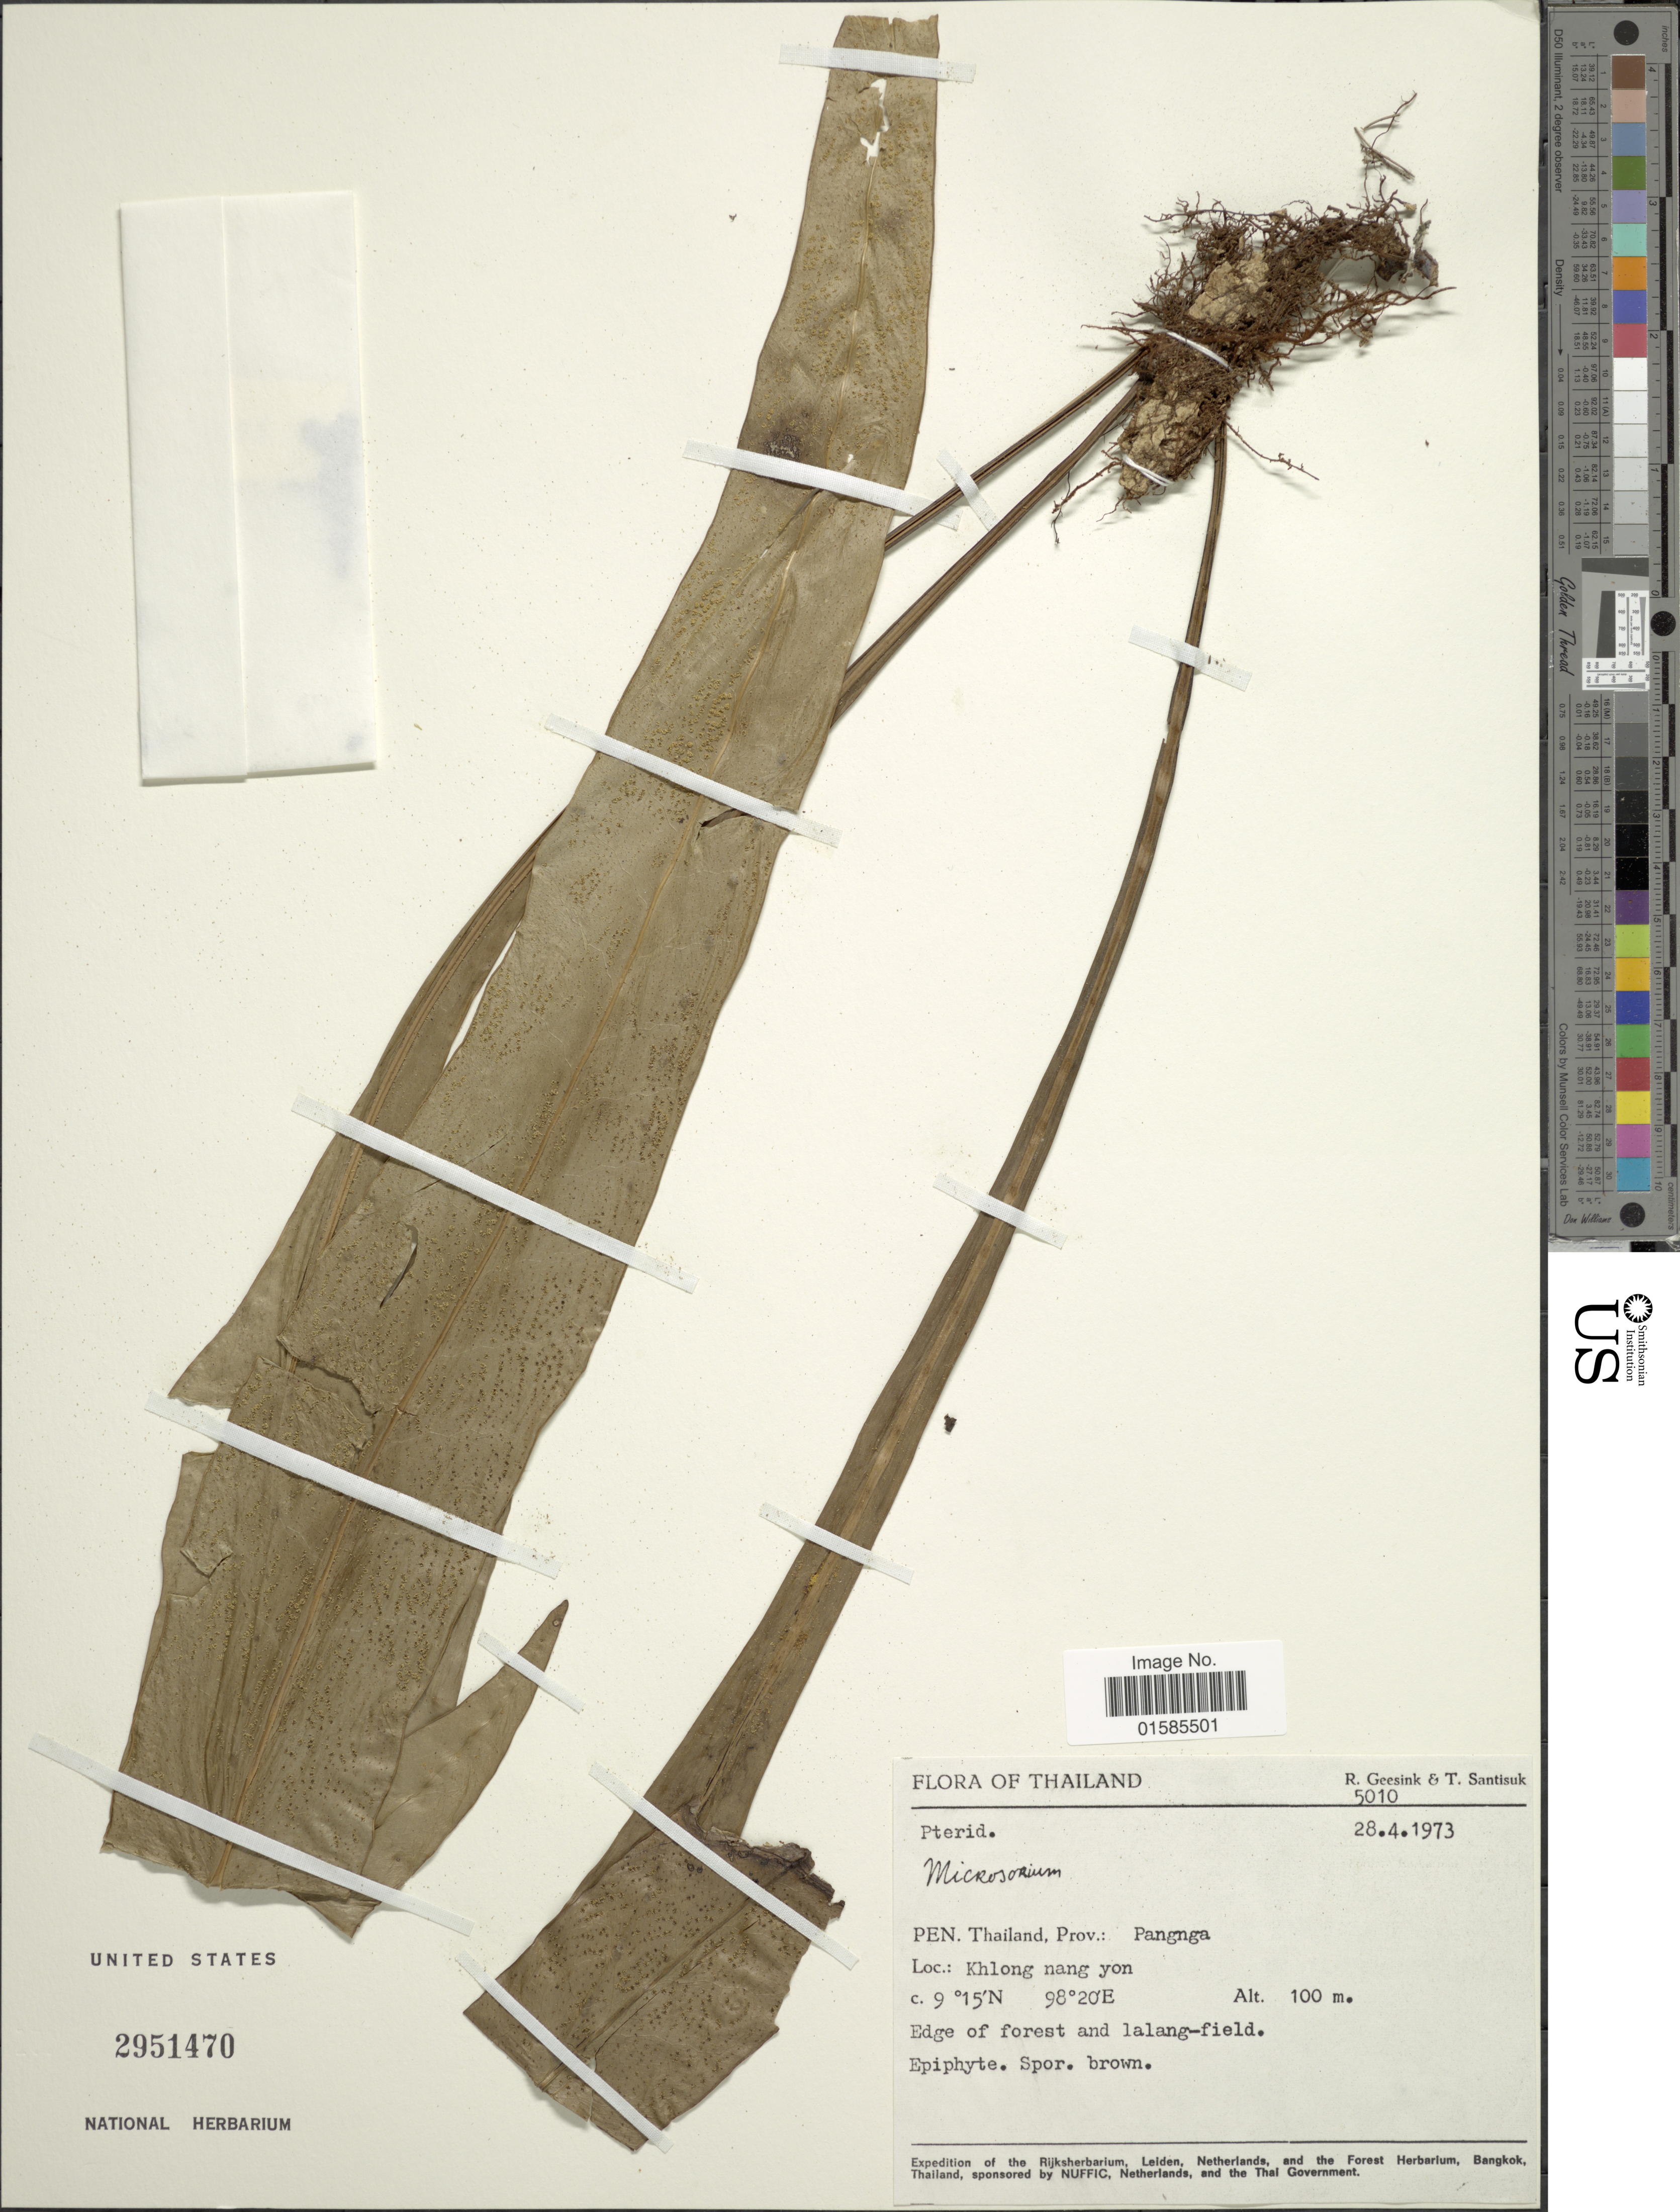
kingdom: Plantae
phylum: Tracheophyta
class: Polypodiopsida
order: Polypodiales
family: Polypodiaceae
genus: Leptochilus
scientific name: Leptochilus sp.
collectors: R. Geesink & T. Santisuk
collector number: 5010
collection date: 1973-04-28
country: Thailand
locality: Thailand, Prov.: Pangnpa, Khlong nang yon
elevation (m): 100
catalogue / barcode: US 2951470